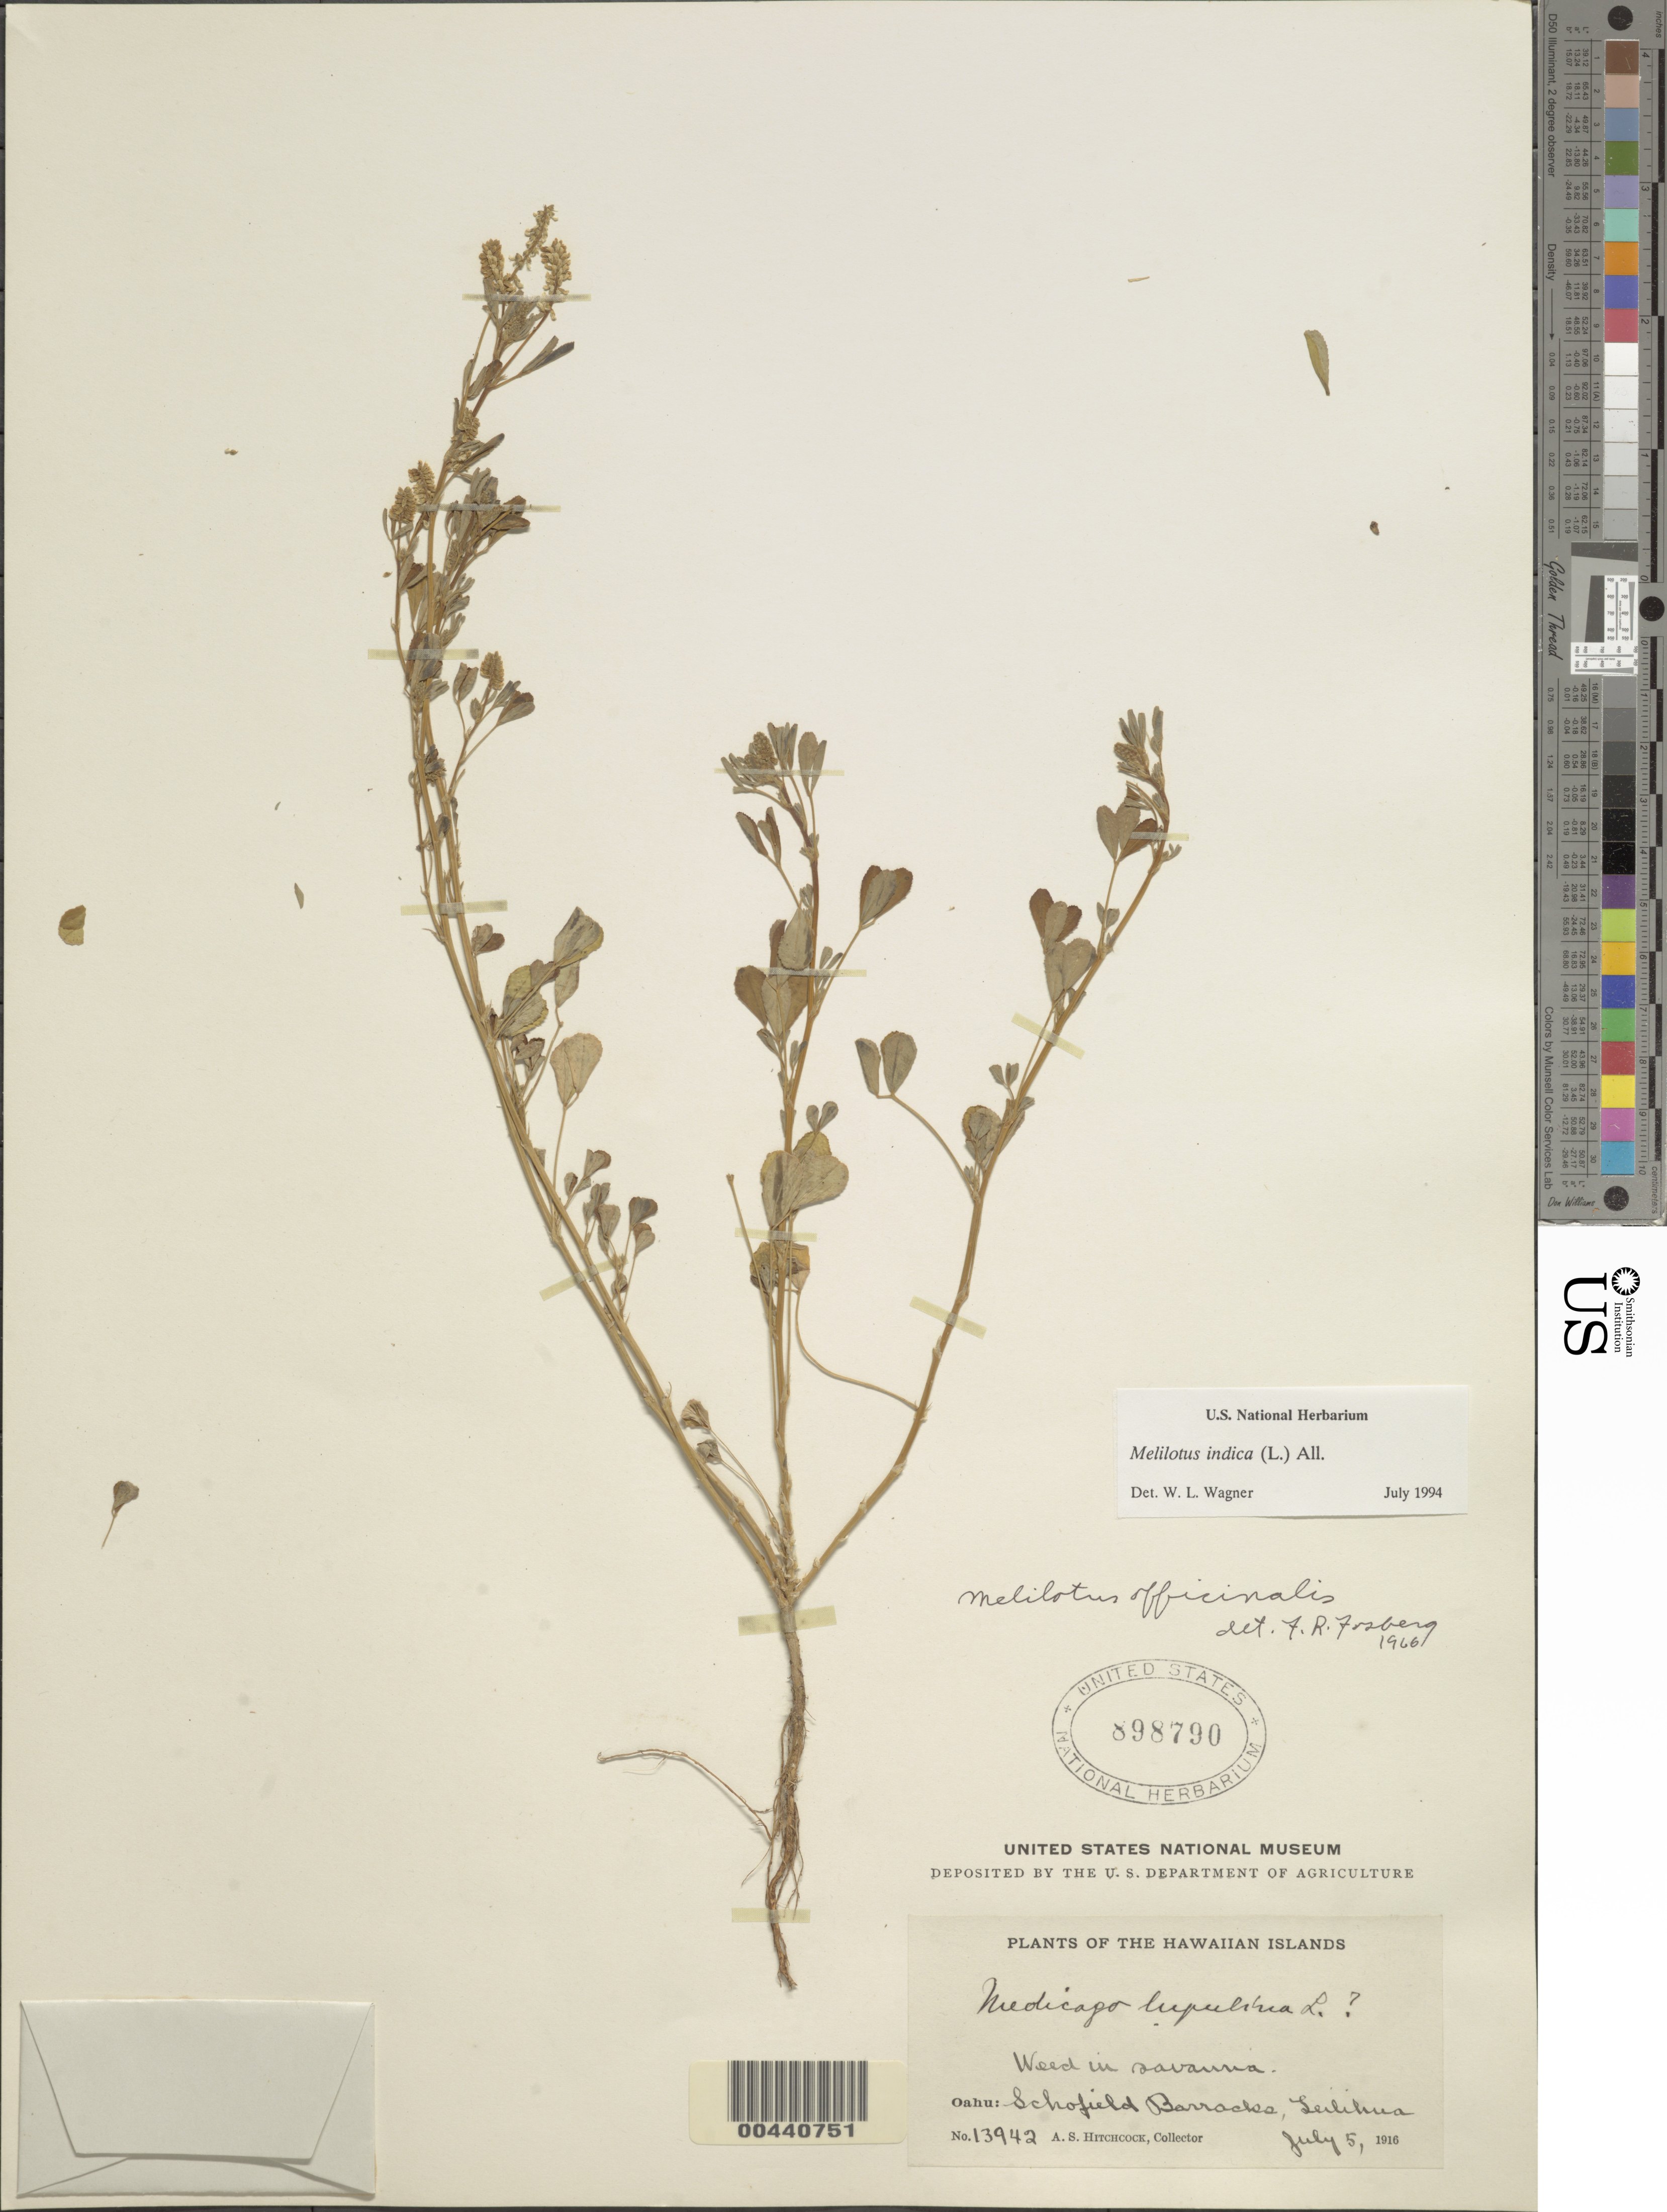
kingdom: Plantae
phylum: Tracheophyta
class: Magnoliopsida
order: Fabales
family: Fabaceae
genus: Melilotus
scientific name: Melilotus indicus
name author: (L.) All.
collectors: A. S. Hitchcock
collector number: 13942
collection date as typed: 5 Jul 1916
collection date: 1916-07-05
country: United States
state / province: Hawaii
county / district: Honolulu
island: Oahu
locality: Schofield Barracks, Leilihua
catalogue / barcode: US 898790